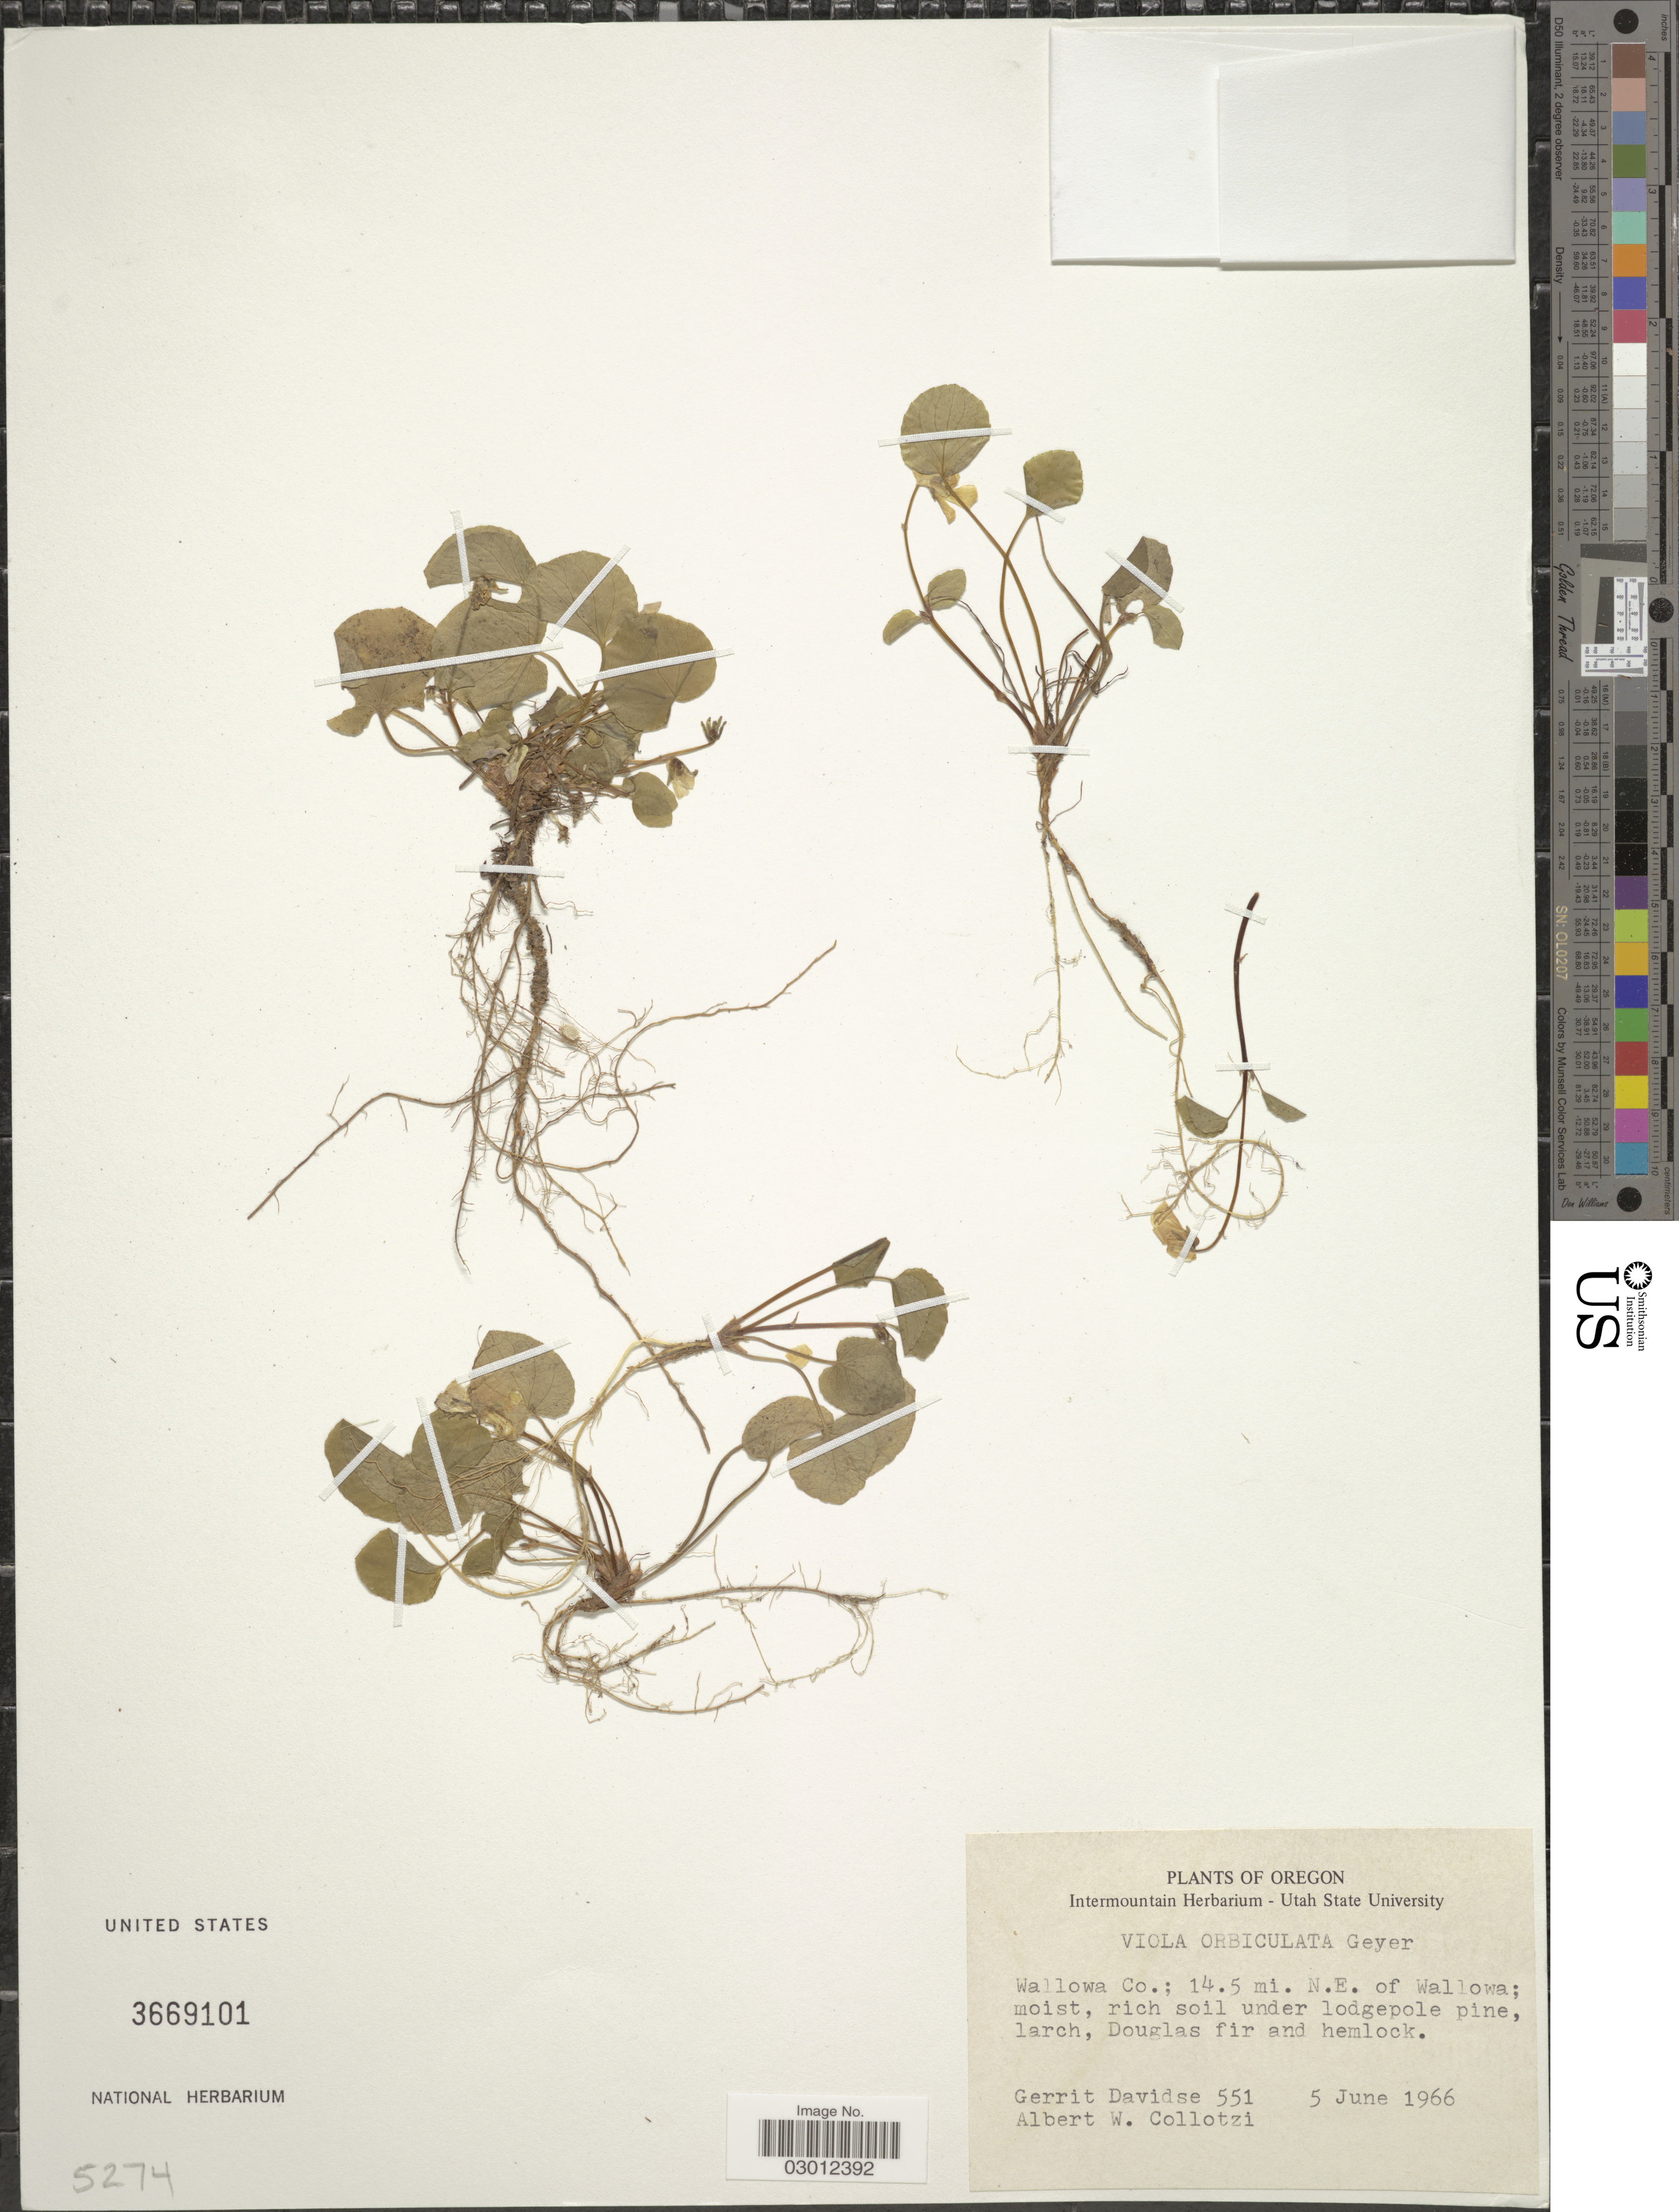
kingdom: Plantae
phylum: Tracheophyta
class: Magnoliopsida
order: Malpighiales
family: Violaceae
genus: Viola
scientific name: Viola orbiculata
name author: Geyer ex Hook.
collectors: G. Davidse & A. W. Collotzi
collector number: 551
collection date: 1966-06-05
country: United States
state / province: Oregon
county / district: Wallowa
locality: Wallowa Co.: 14.5 mi. N.E. of Wallowa; Douglas fir and hemlock.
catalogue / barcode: US 3669101